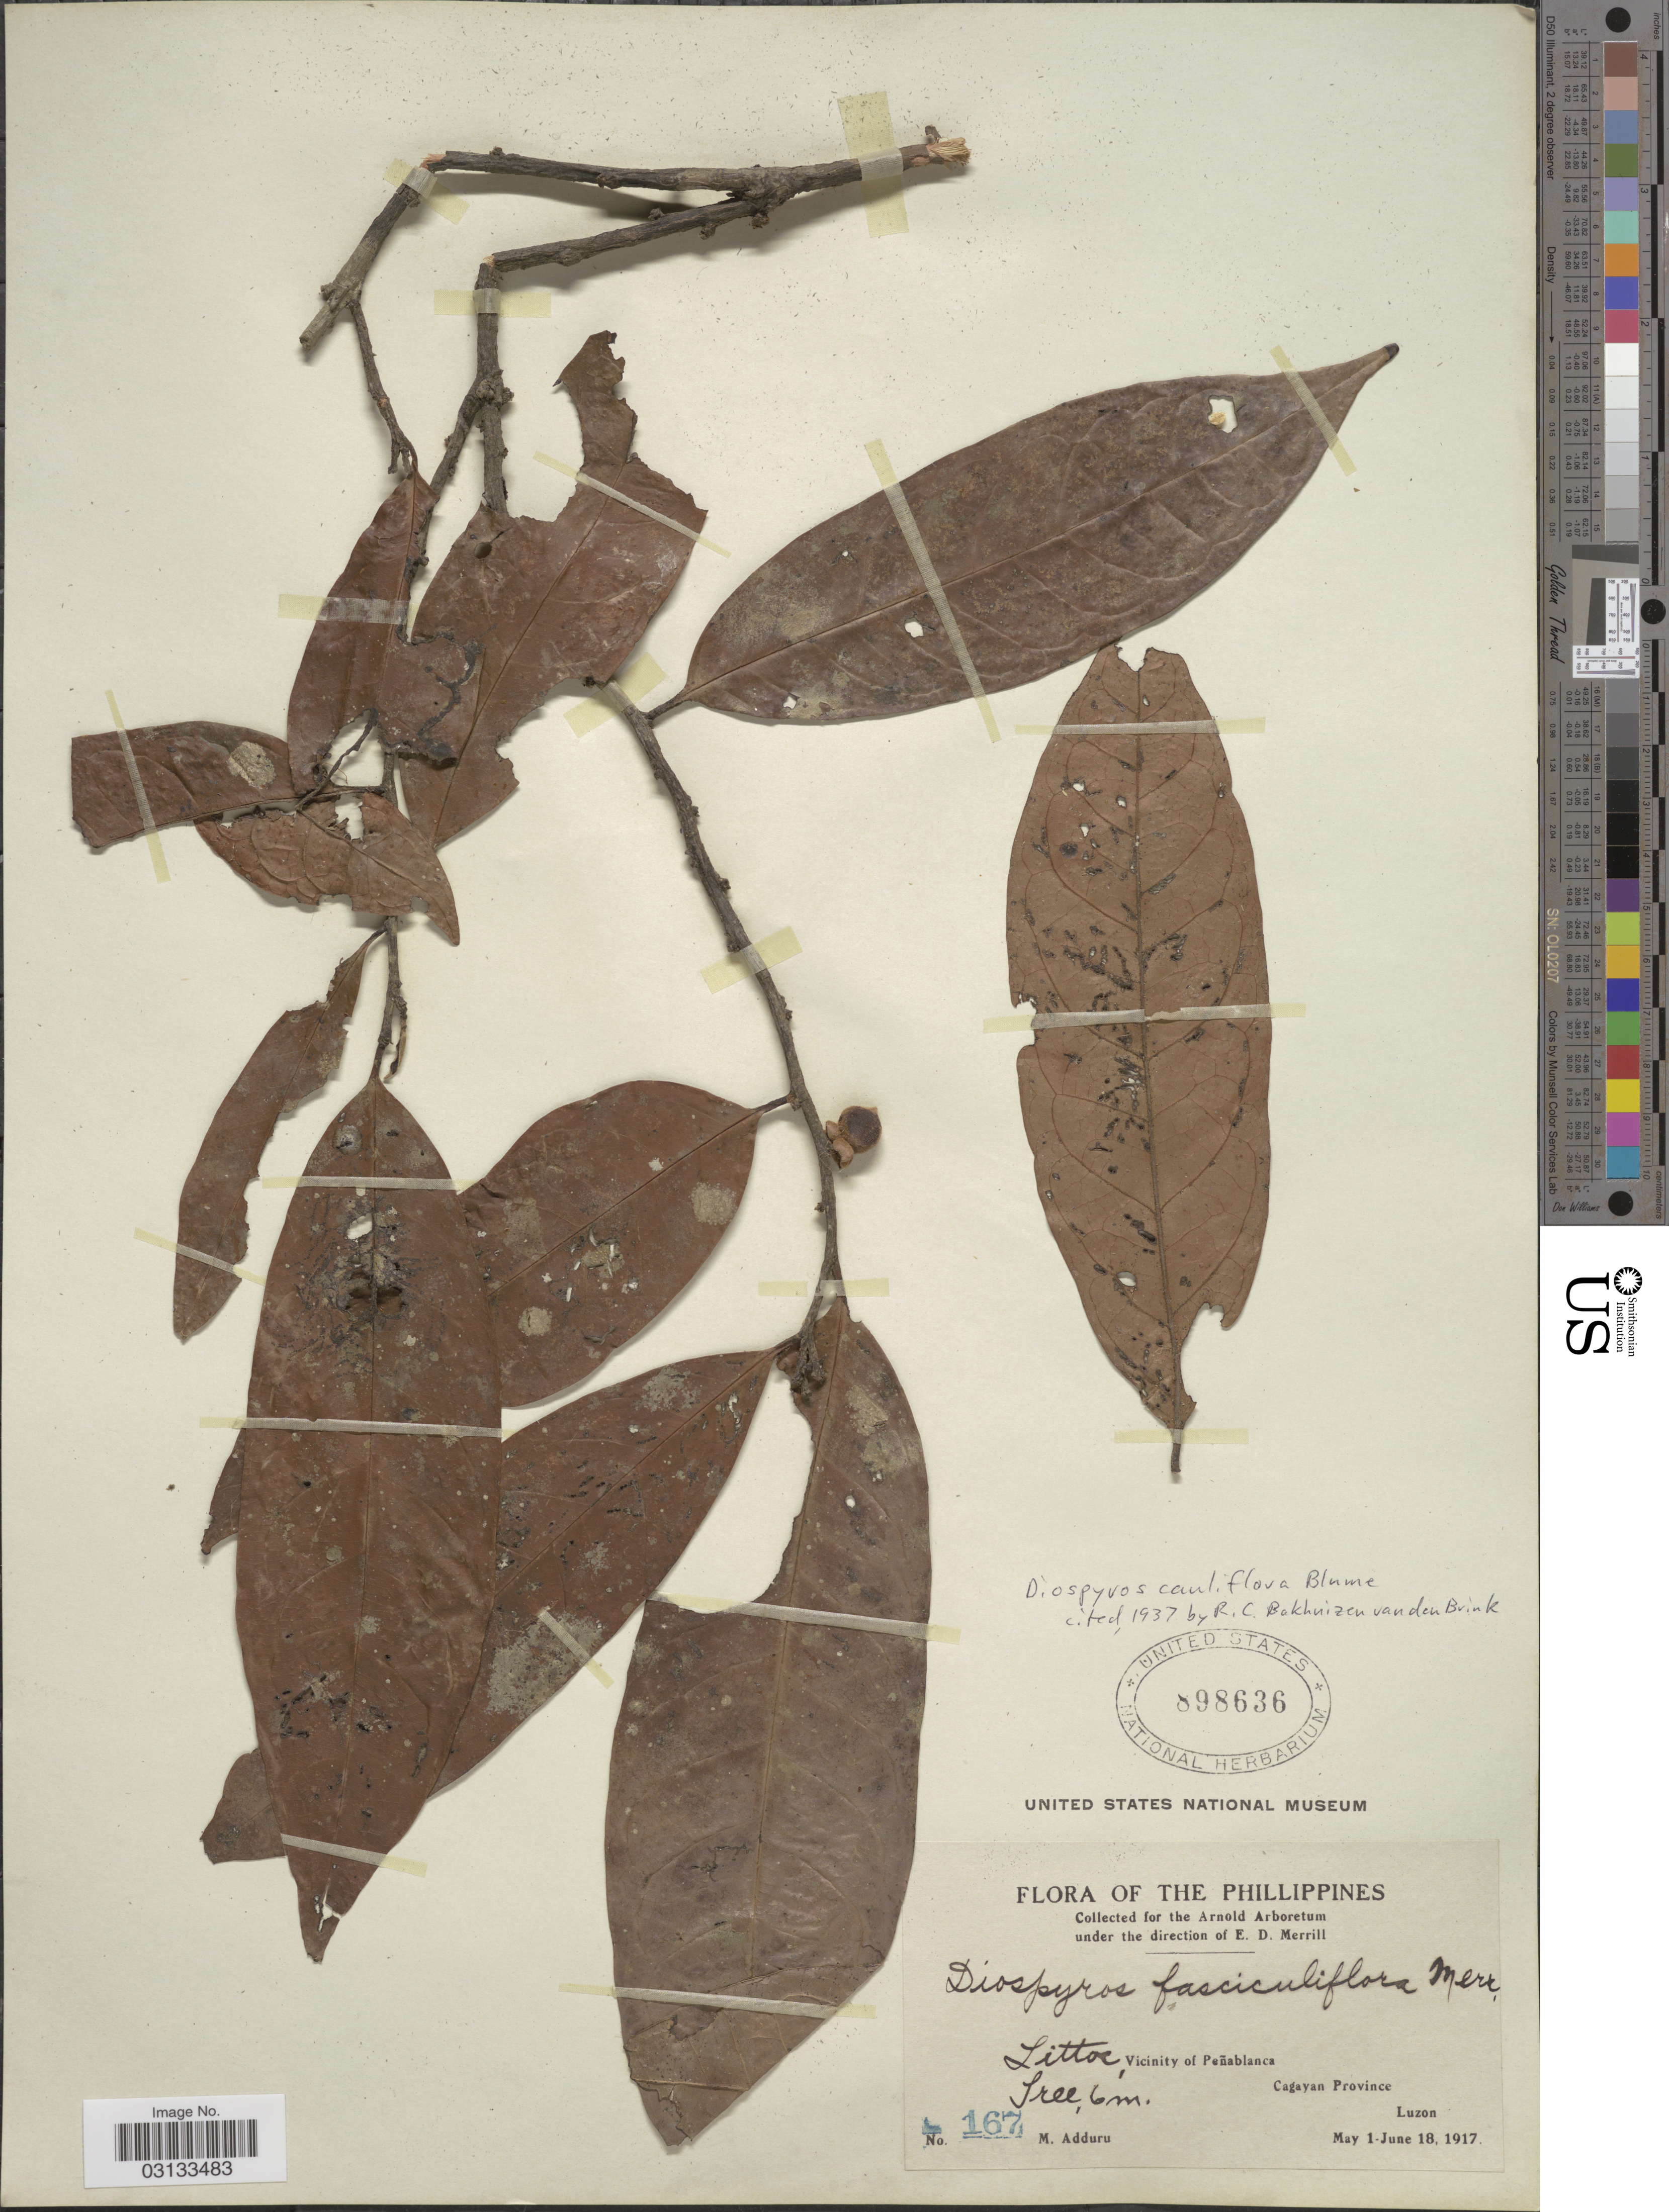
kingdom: Plantae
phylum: Tracheophyta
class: Magnoliopsida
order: Ericales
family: Ebenaceae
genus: Diospyros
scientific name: Diospyros cauliflora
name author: Blume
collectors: M. Adduru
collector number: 167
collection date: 1917-05-01/1917-06-18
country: Philippines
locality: Littoc, Vicinity of Peñablanca, Cagayan Province, Luzon.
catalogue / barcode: US 898636